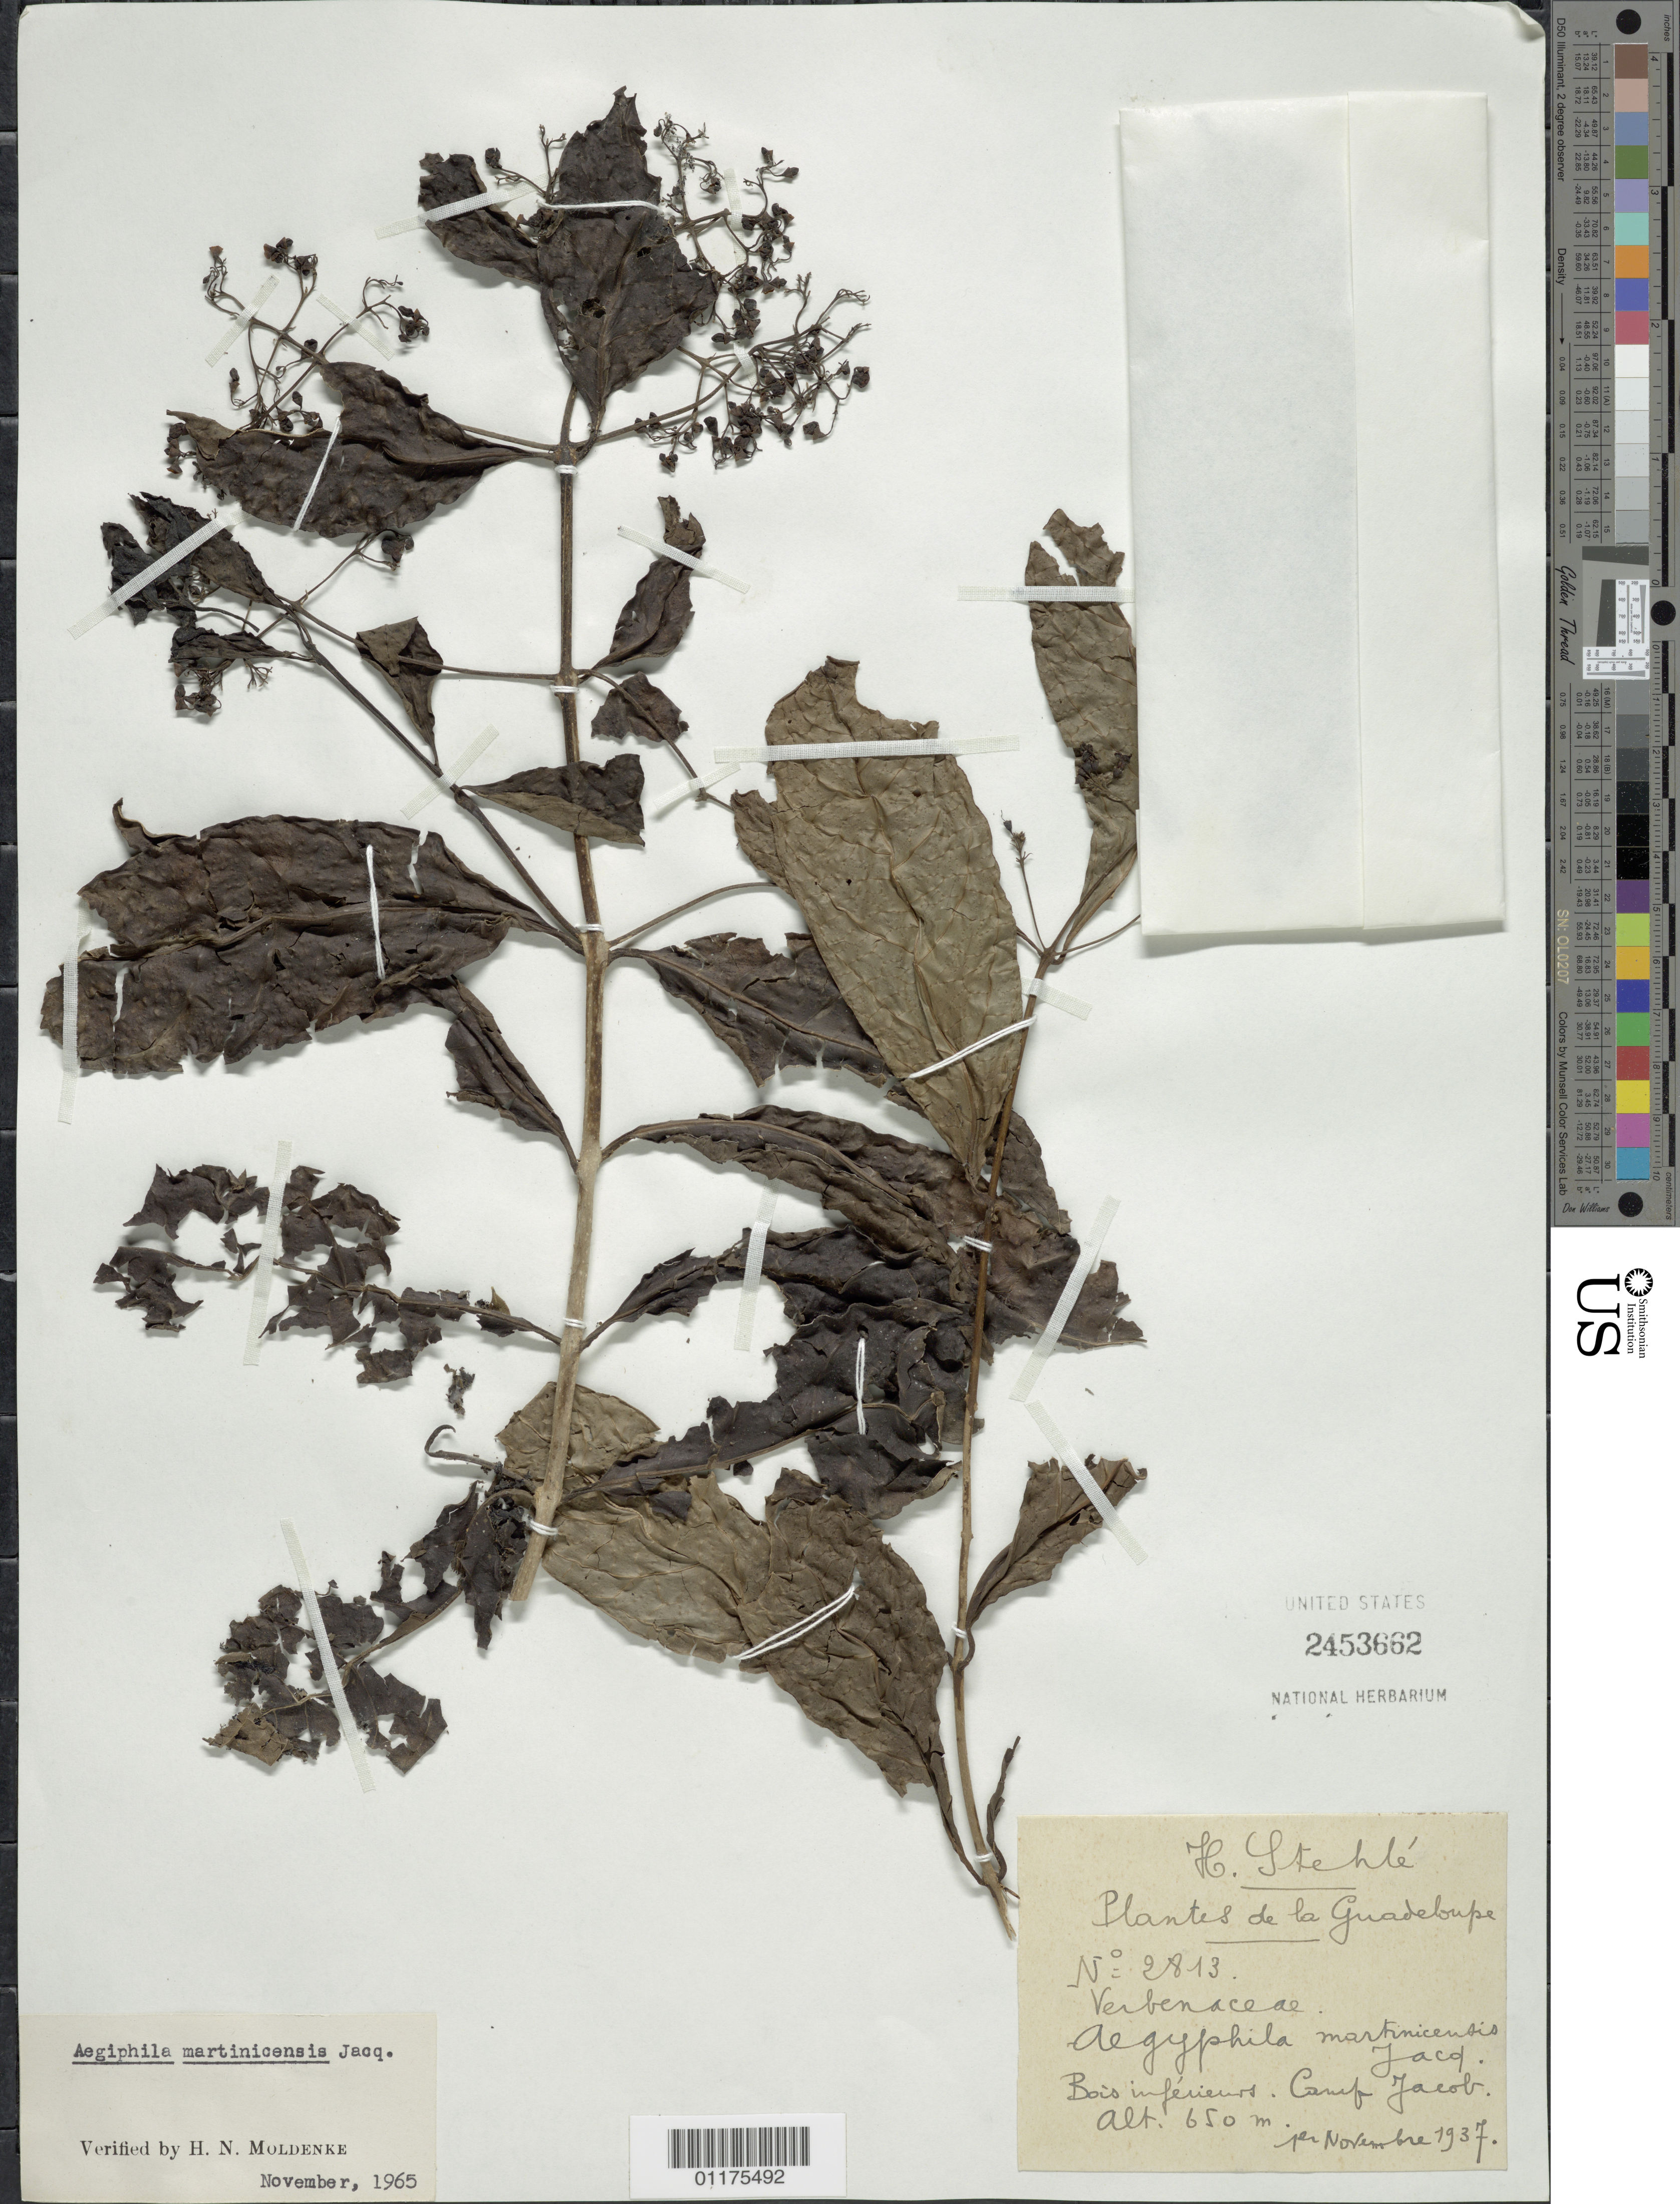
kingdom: Plantae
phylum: Tracheophyta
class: Magnoliopsida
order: Lamiales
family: Lamiaceae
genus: Aegiphila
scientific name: Aegiphila martinicensis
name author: Jacq.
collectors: H. Stehlé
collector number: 2813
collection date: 1937-11-10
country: Guadeloupe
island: Basse-Terre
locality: Camp Jacob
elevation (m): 650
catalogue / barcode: US 2453662